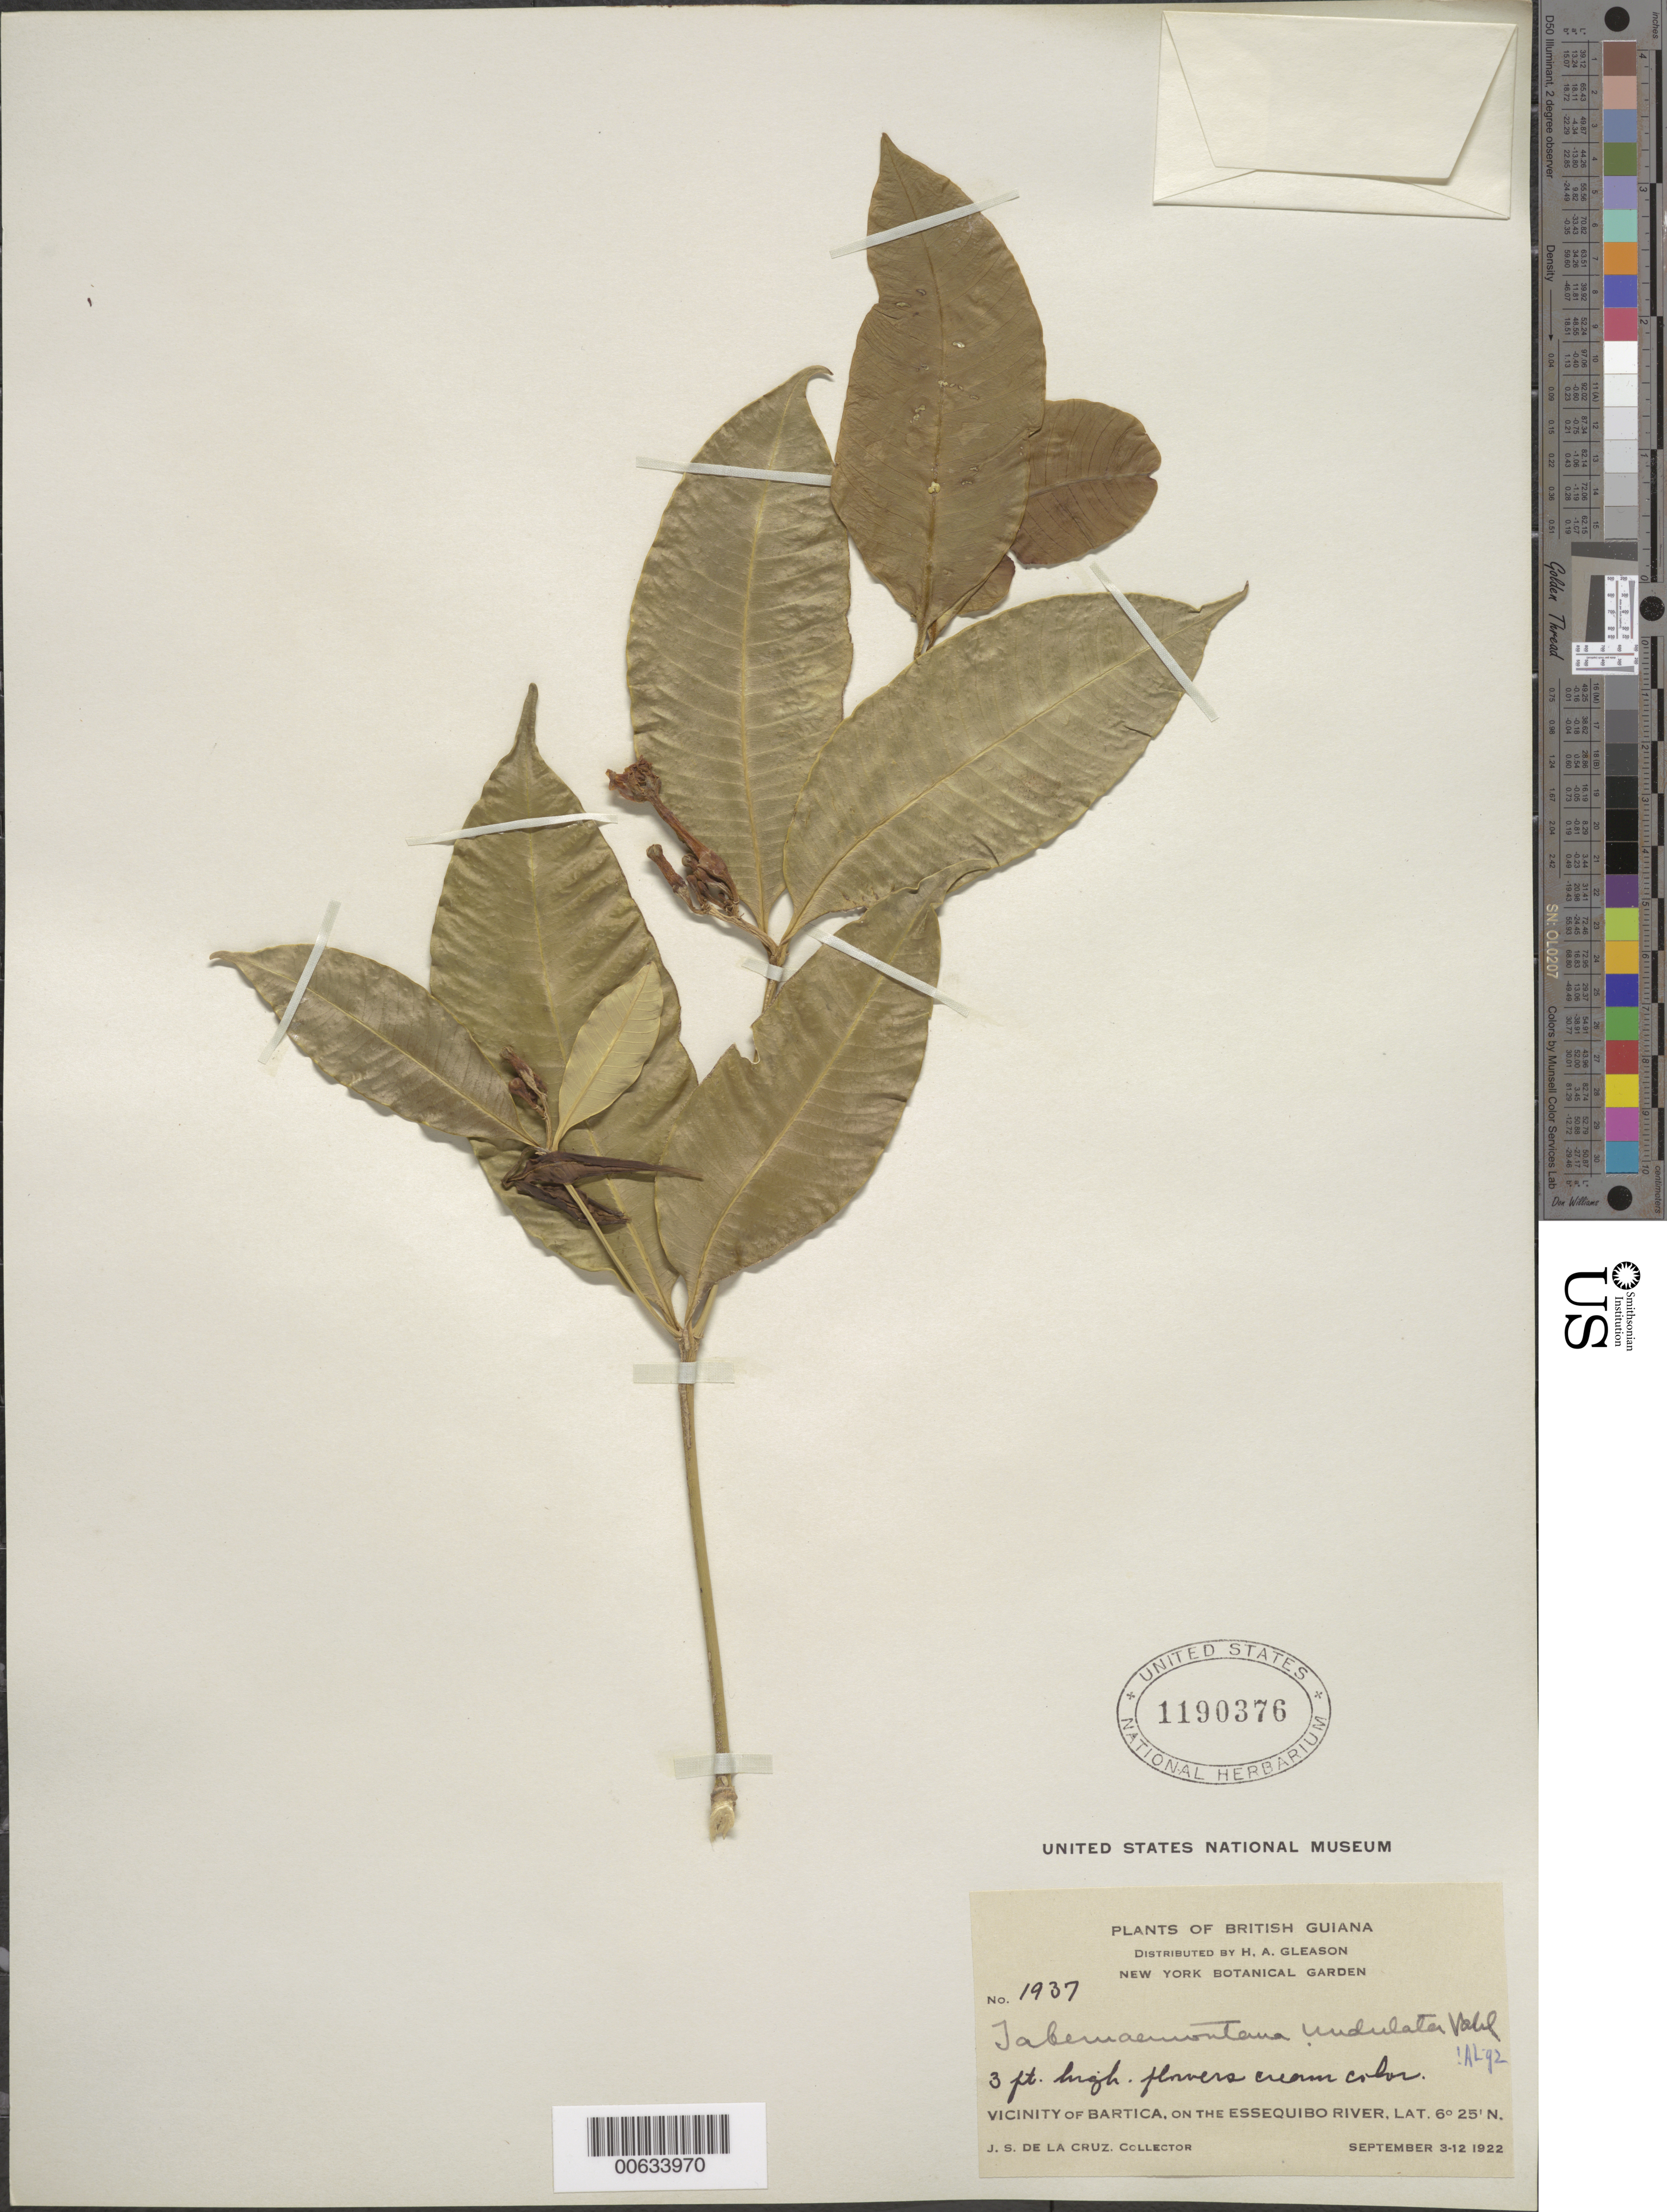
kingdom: Plantae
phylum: Tracheophyta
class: Magnoliopsida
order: Gentianales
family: Apocynaceae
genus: Tabernaemontana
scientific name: Tabernaemontana undulata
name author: Vahl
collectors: J. S. de la Cruz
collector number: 1937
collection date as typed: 3-Sep-22 to 12-Sep-22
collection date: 1922-09-03/1922-09-12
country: Guyana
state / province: Cuyuni-Mazaruni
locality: Bartica, vic., on the Essequibo River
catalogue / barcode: US 1190376